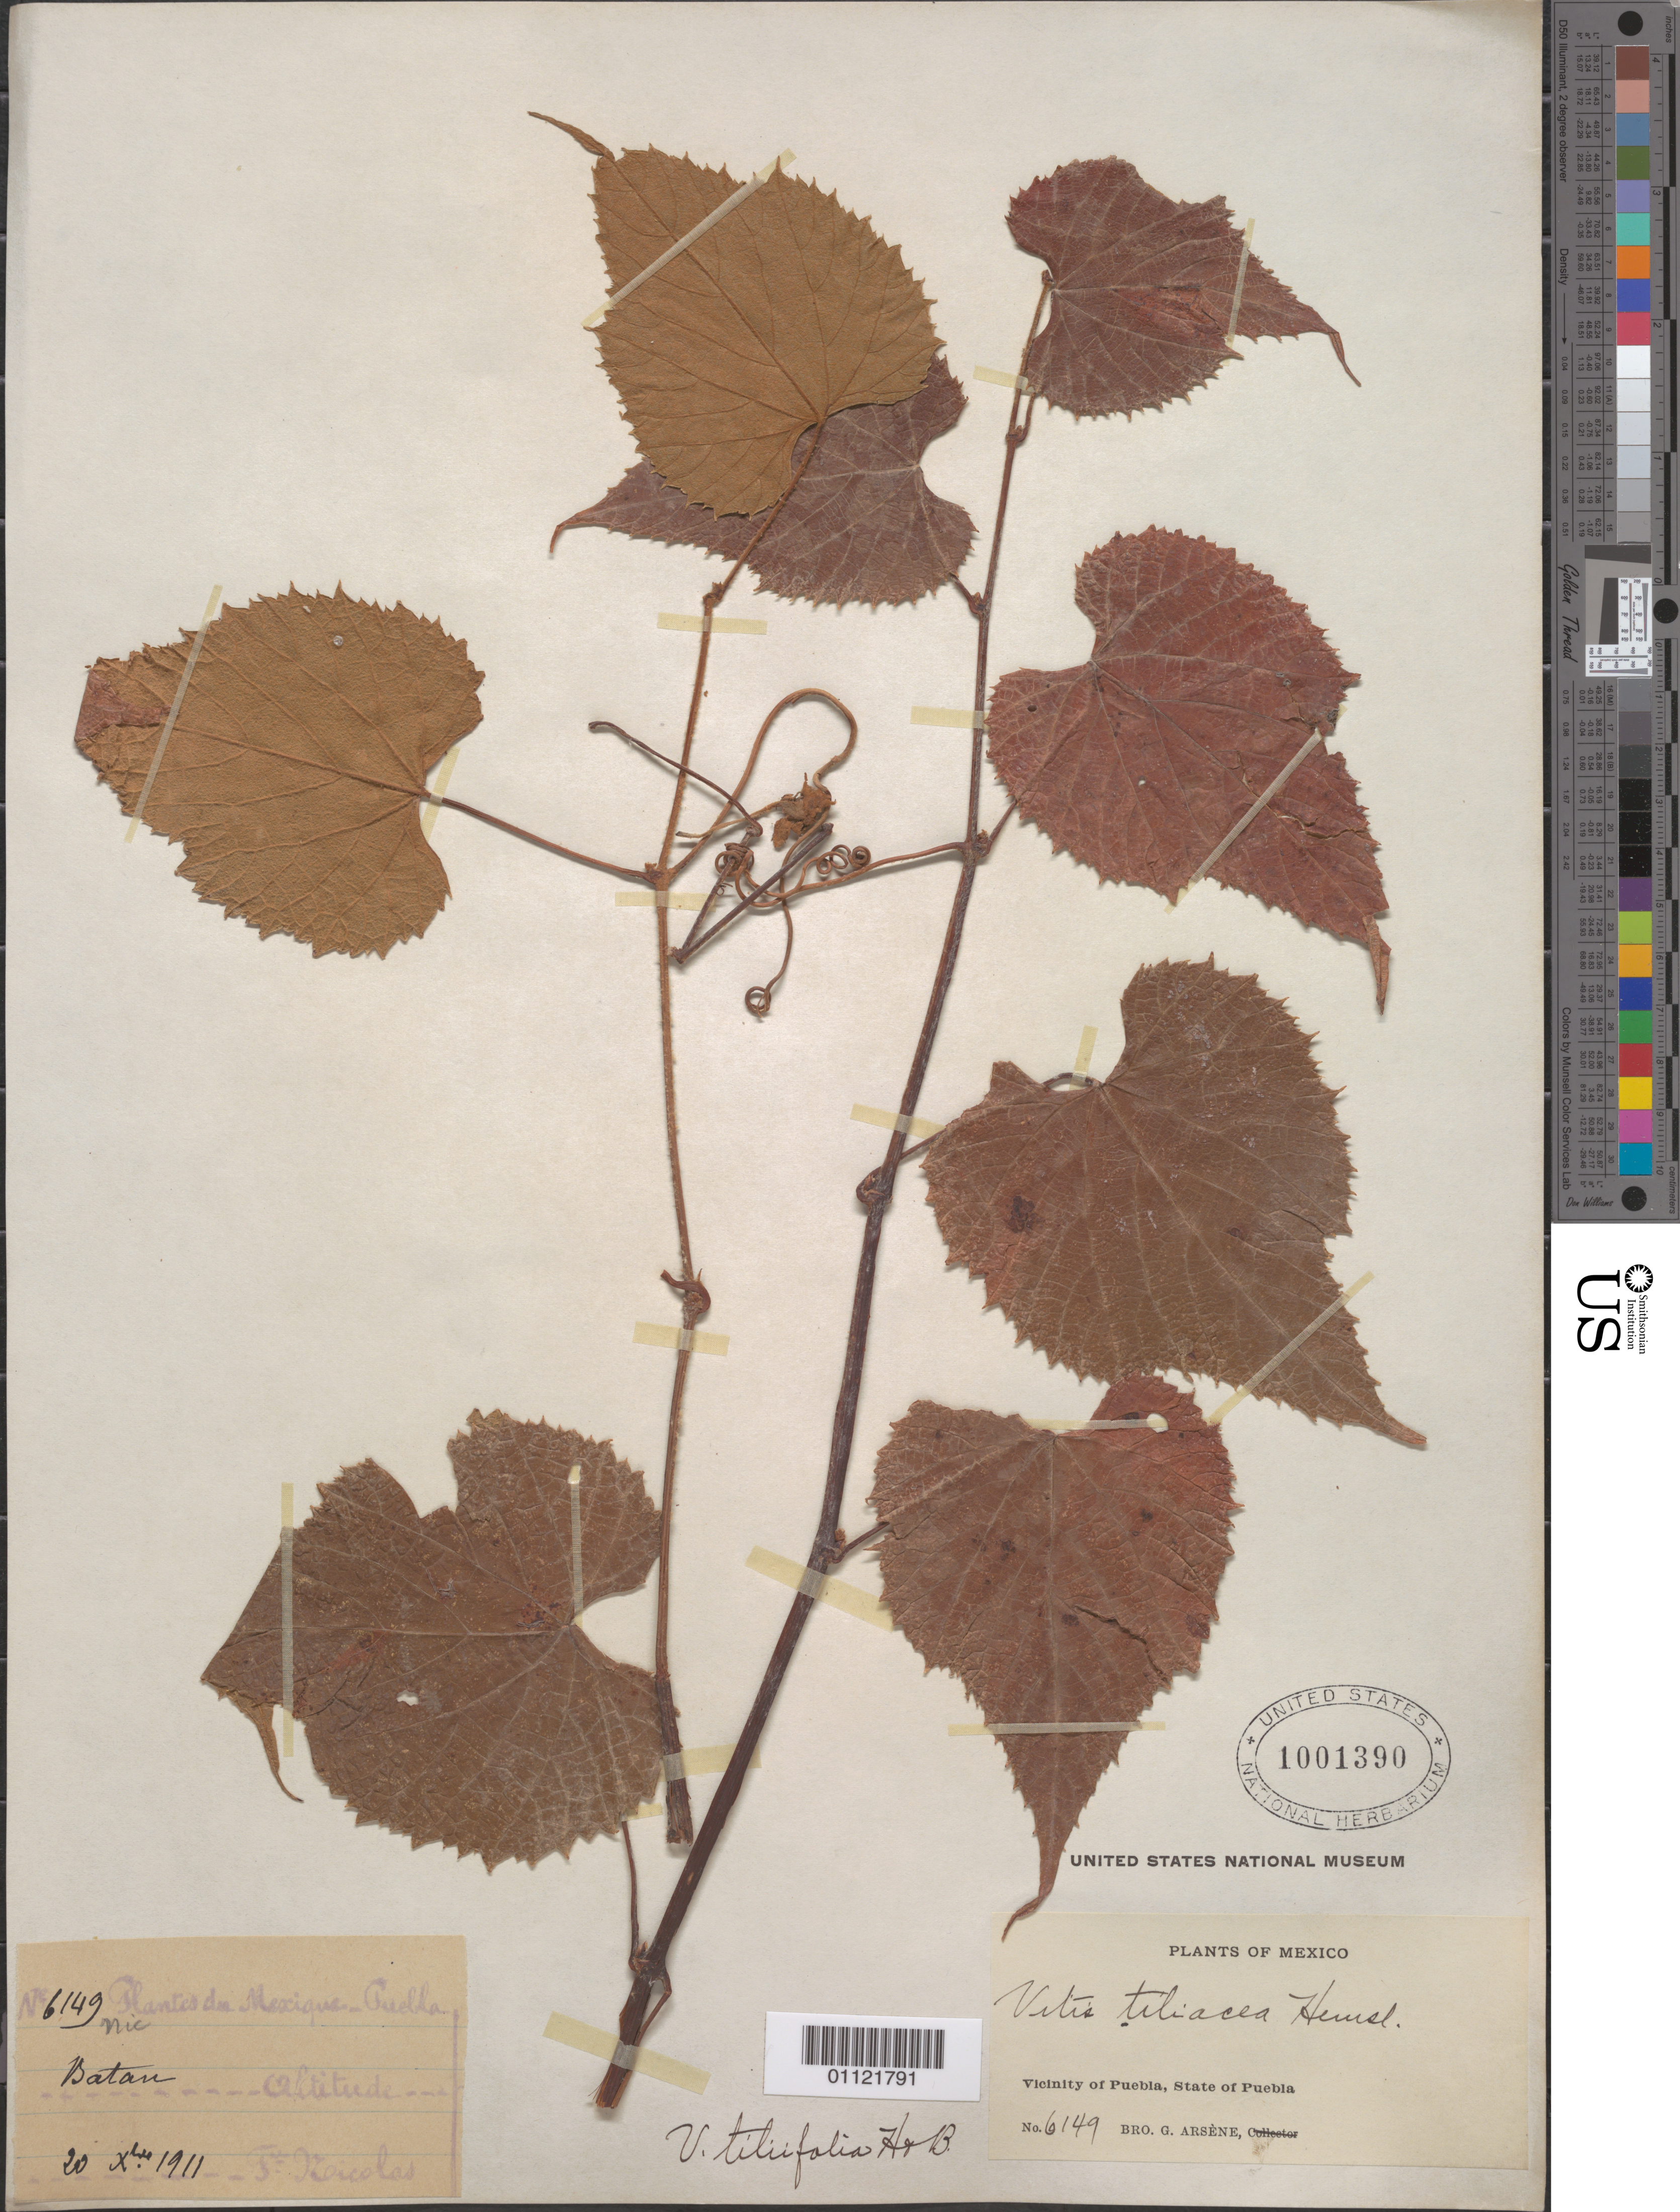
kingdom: Plantae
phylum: Tracheophyta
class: Magnoliopsida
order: Vitales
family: Vitaceae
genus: Vitis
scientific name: Vitis tiliifolia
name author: Humb. & Bonpl. ex Schult.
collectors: Bro. G. Arsène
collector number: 6149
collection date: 1911-10-20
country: Mexico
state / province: Puebla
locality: Batan, vicinity of Puebla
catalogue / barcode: US 1001390